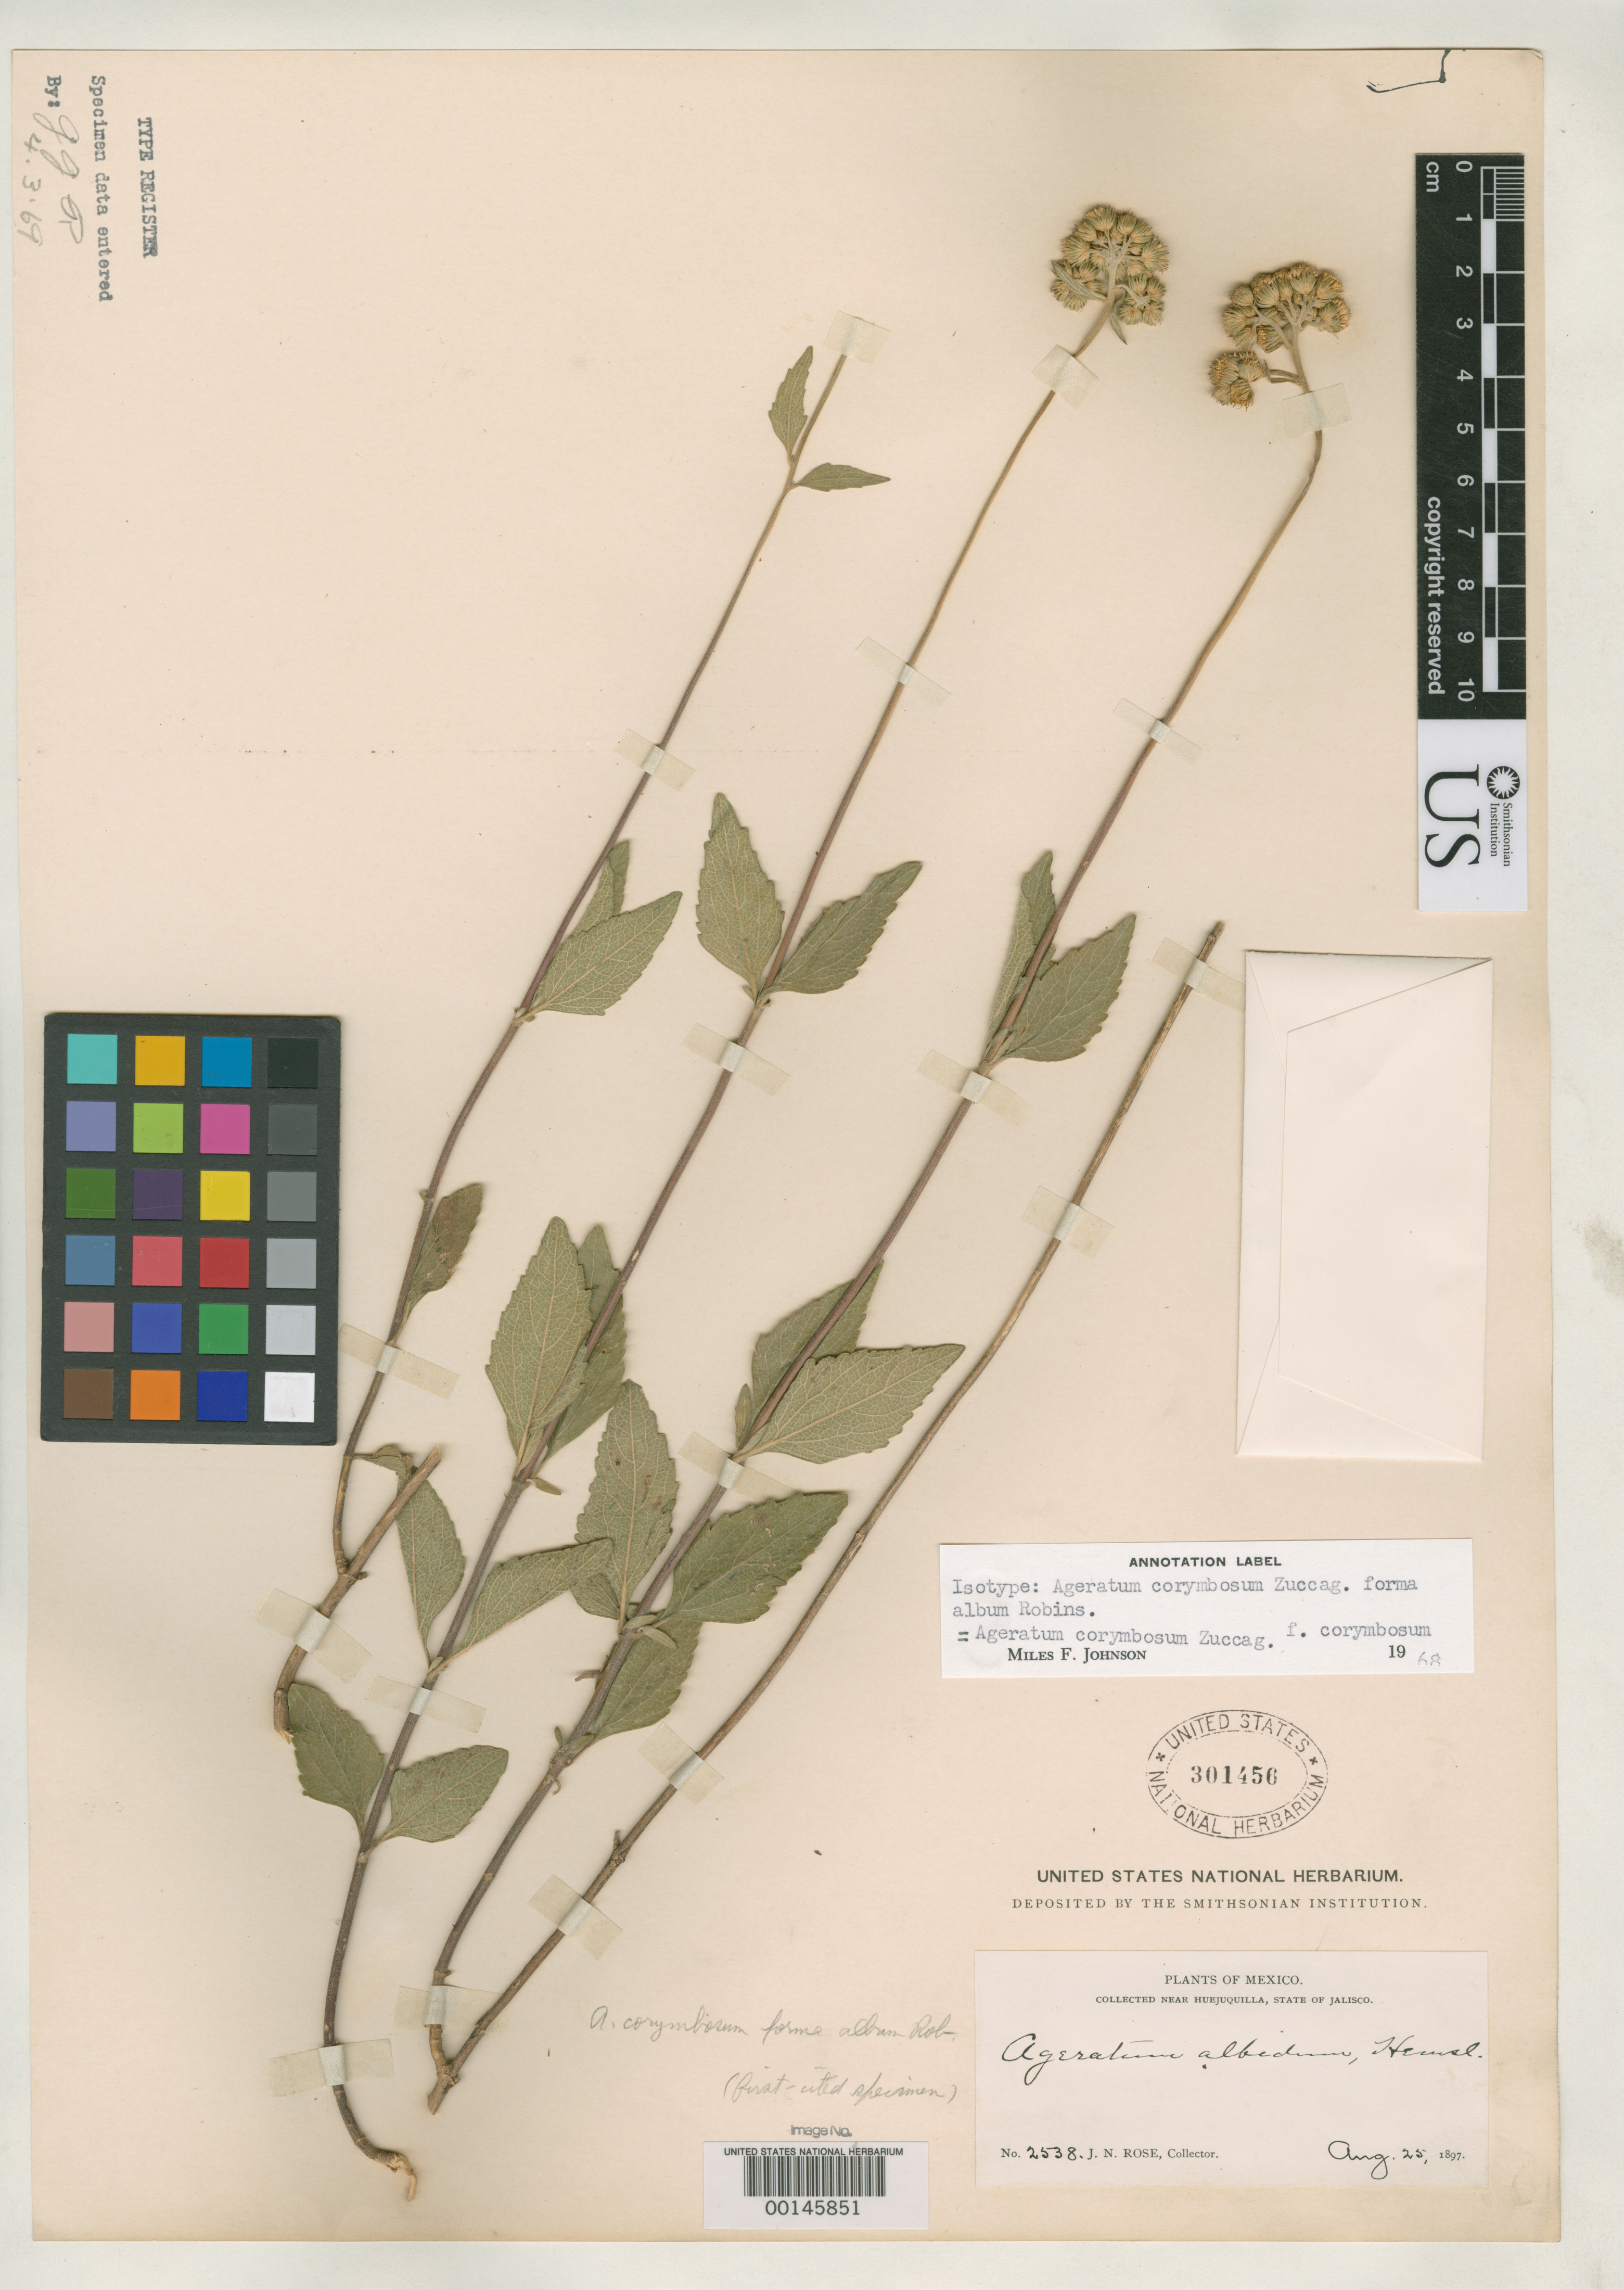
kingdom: Plantae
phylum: Tracheophyta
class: Magnoliopsida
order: Asterales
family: Asteraceae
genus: Ageratum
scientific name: Ageratum corymbosum f. album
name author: B.L. Rob.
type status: Isotype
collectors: J. N. Rose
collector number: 2538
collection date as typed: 25 Aug 1897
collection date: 1897-08-25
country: Mexico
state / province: Jalisco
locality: Near Huejuquilla.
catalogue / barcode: US 301456